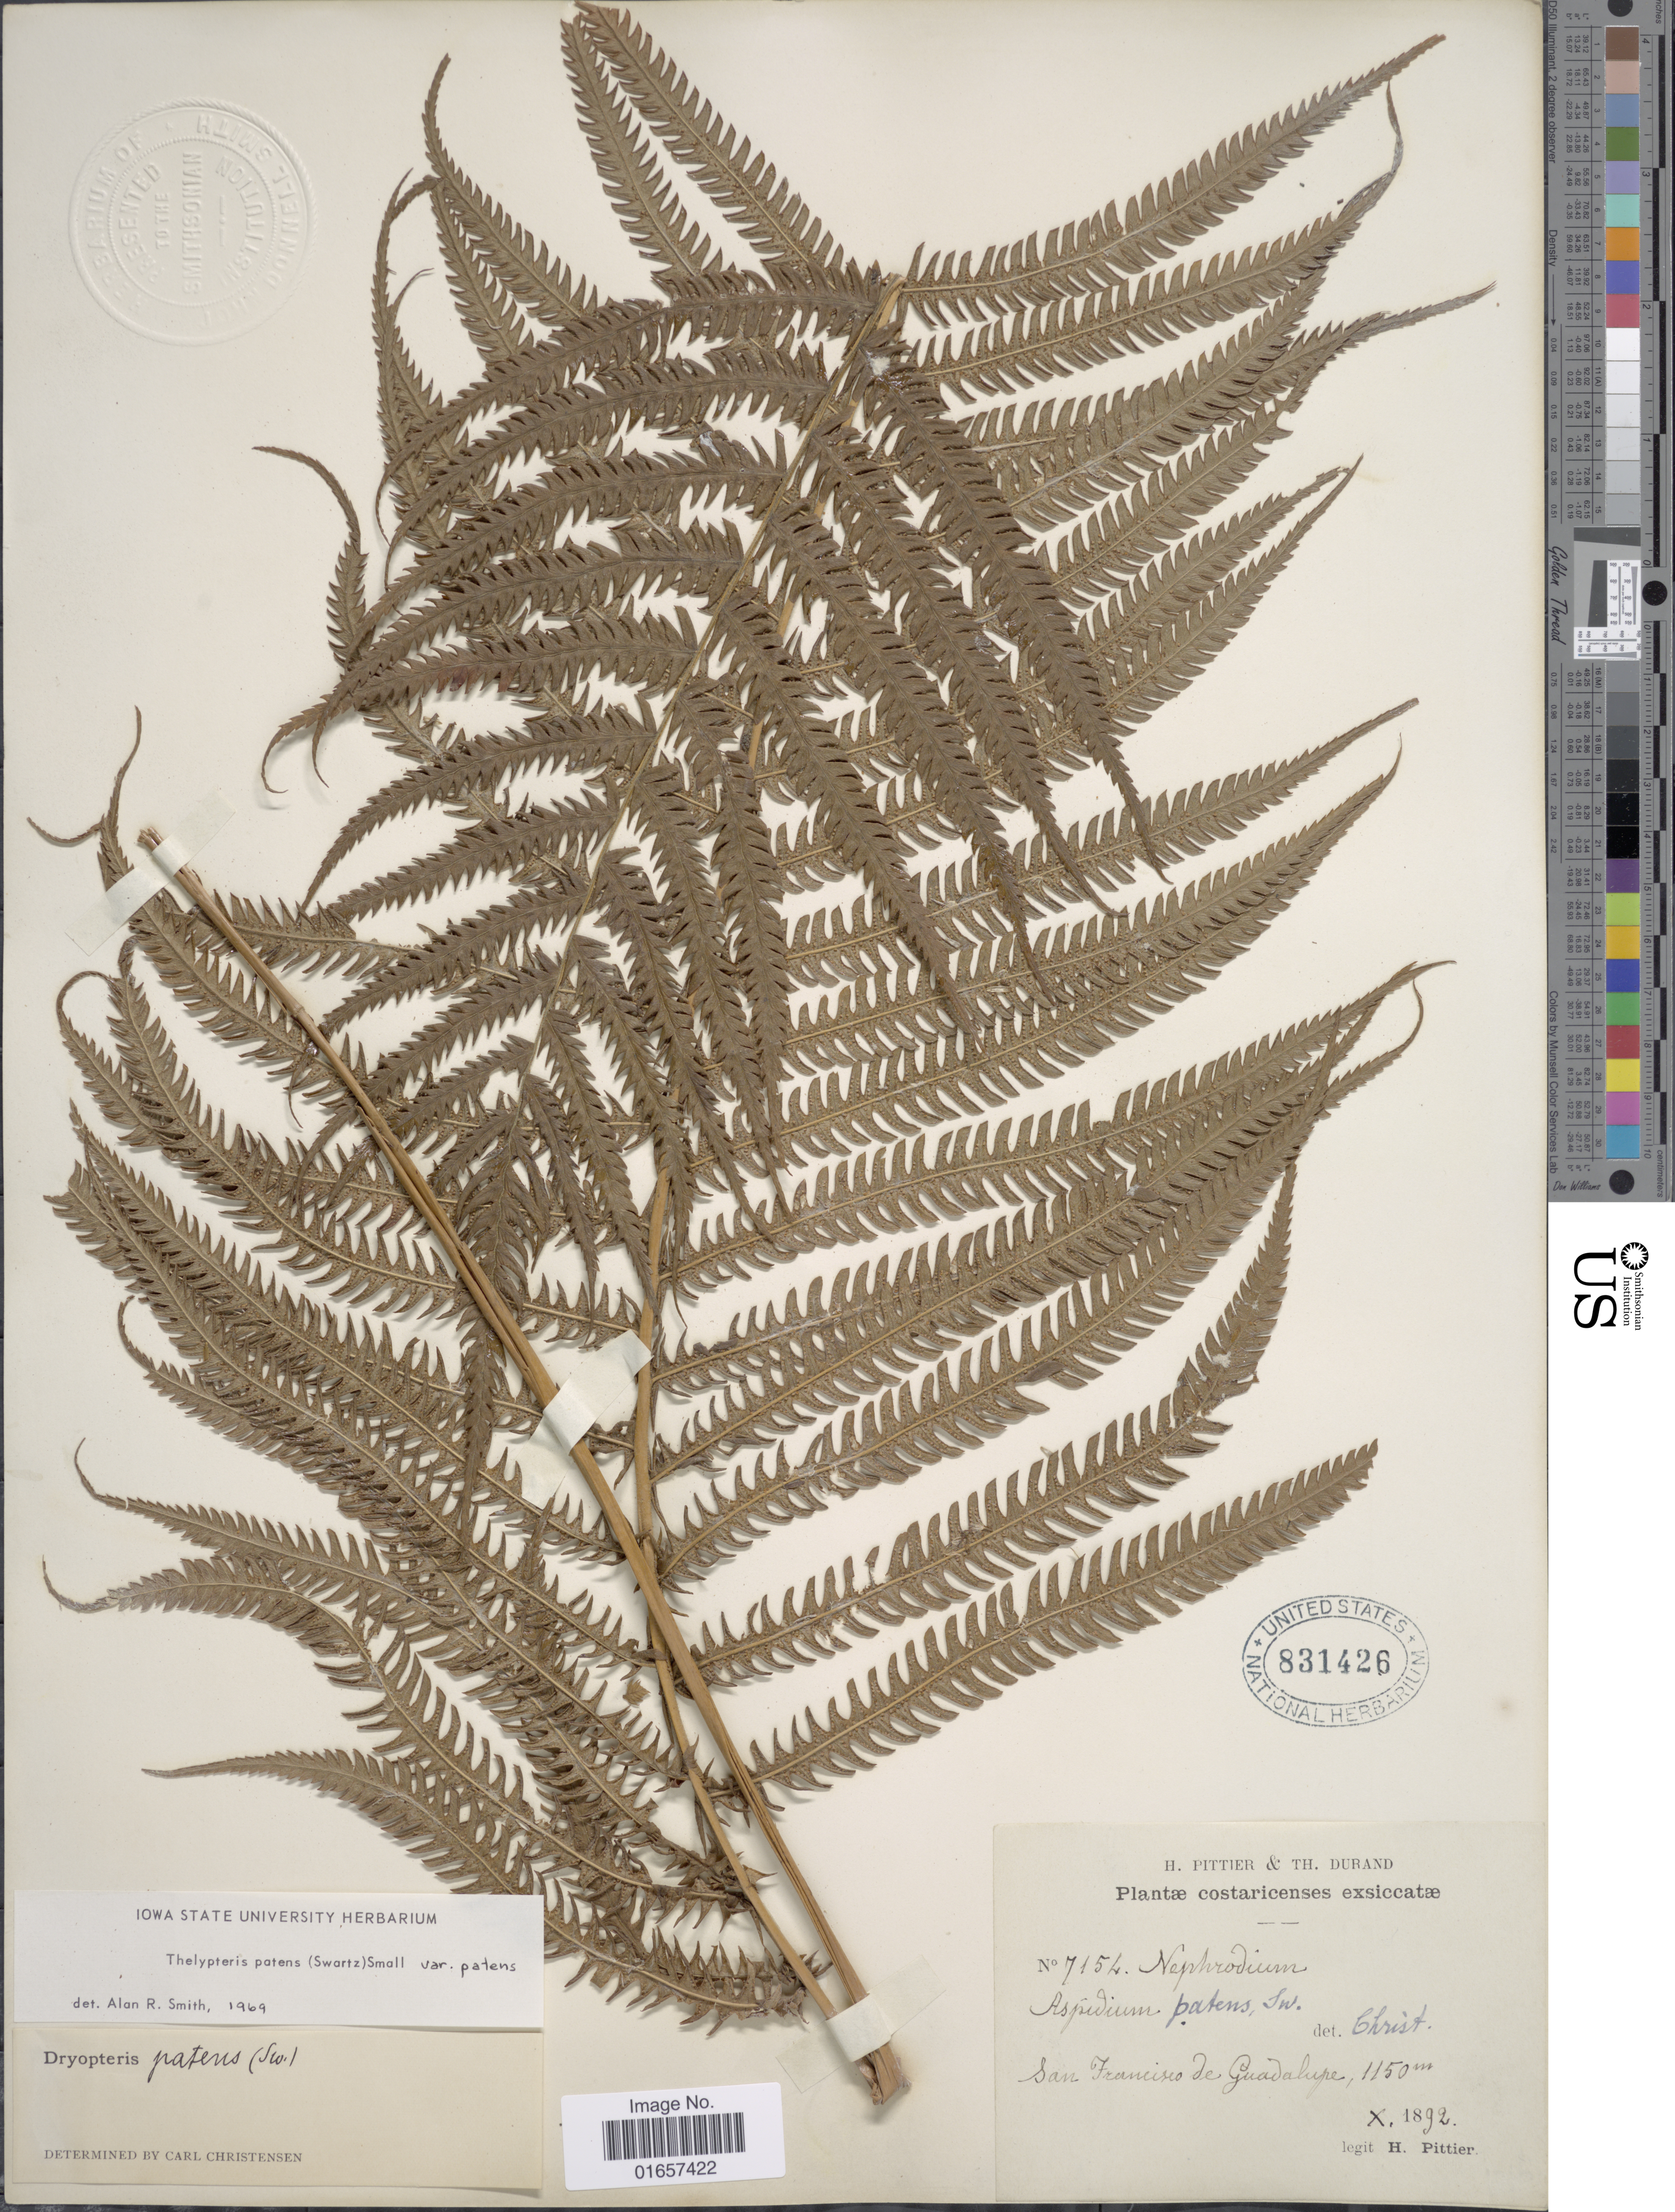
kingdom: Plantae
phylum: Tracheophyta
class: Polypodiopsida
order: Polypodiales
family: Thelypteridaceae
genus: Christella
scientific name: Christella patens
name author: (Sw.) Holttum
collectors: H. F. Pittier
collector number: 7154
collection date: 1892-10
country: Costa Rica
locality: Costaricenses exsiccatae, San Francisco de Guadalupe.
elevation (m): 1150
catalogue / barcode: US 831426